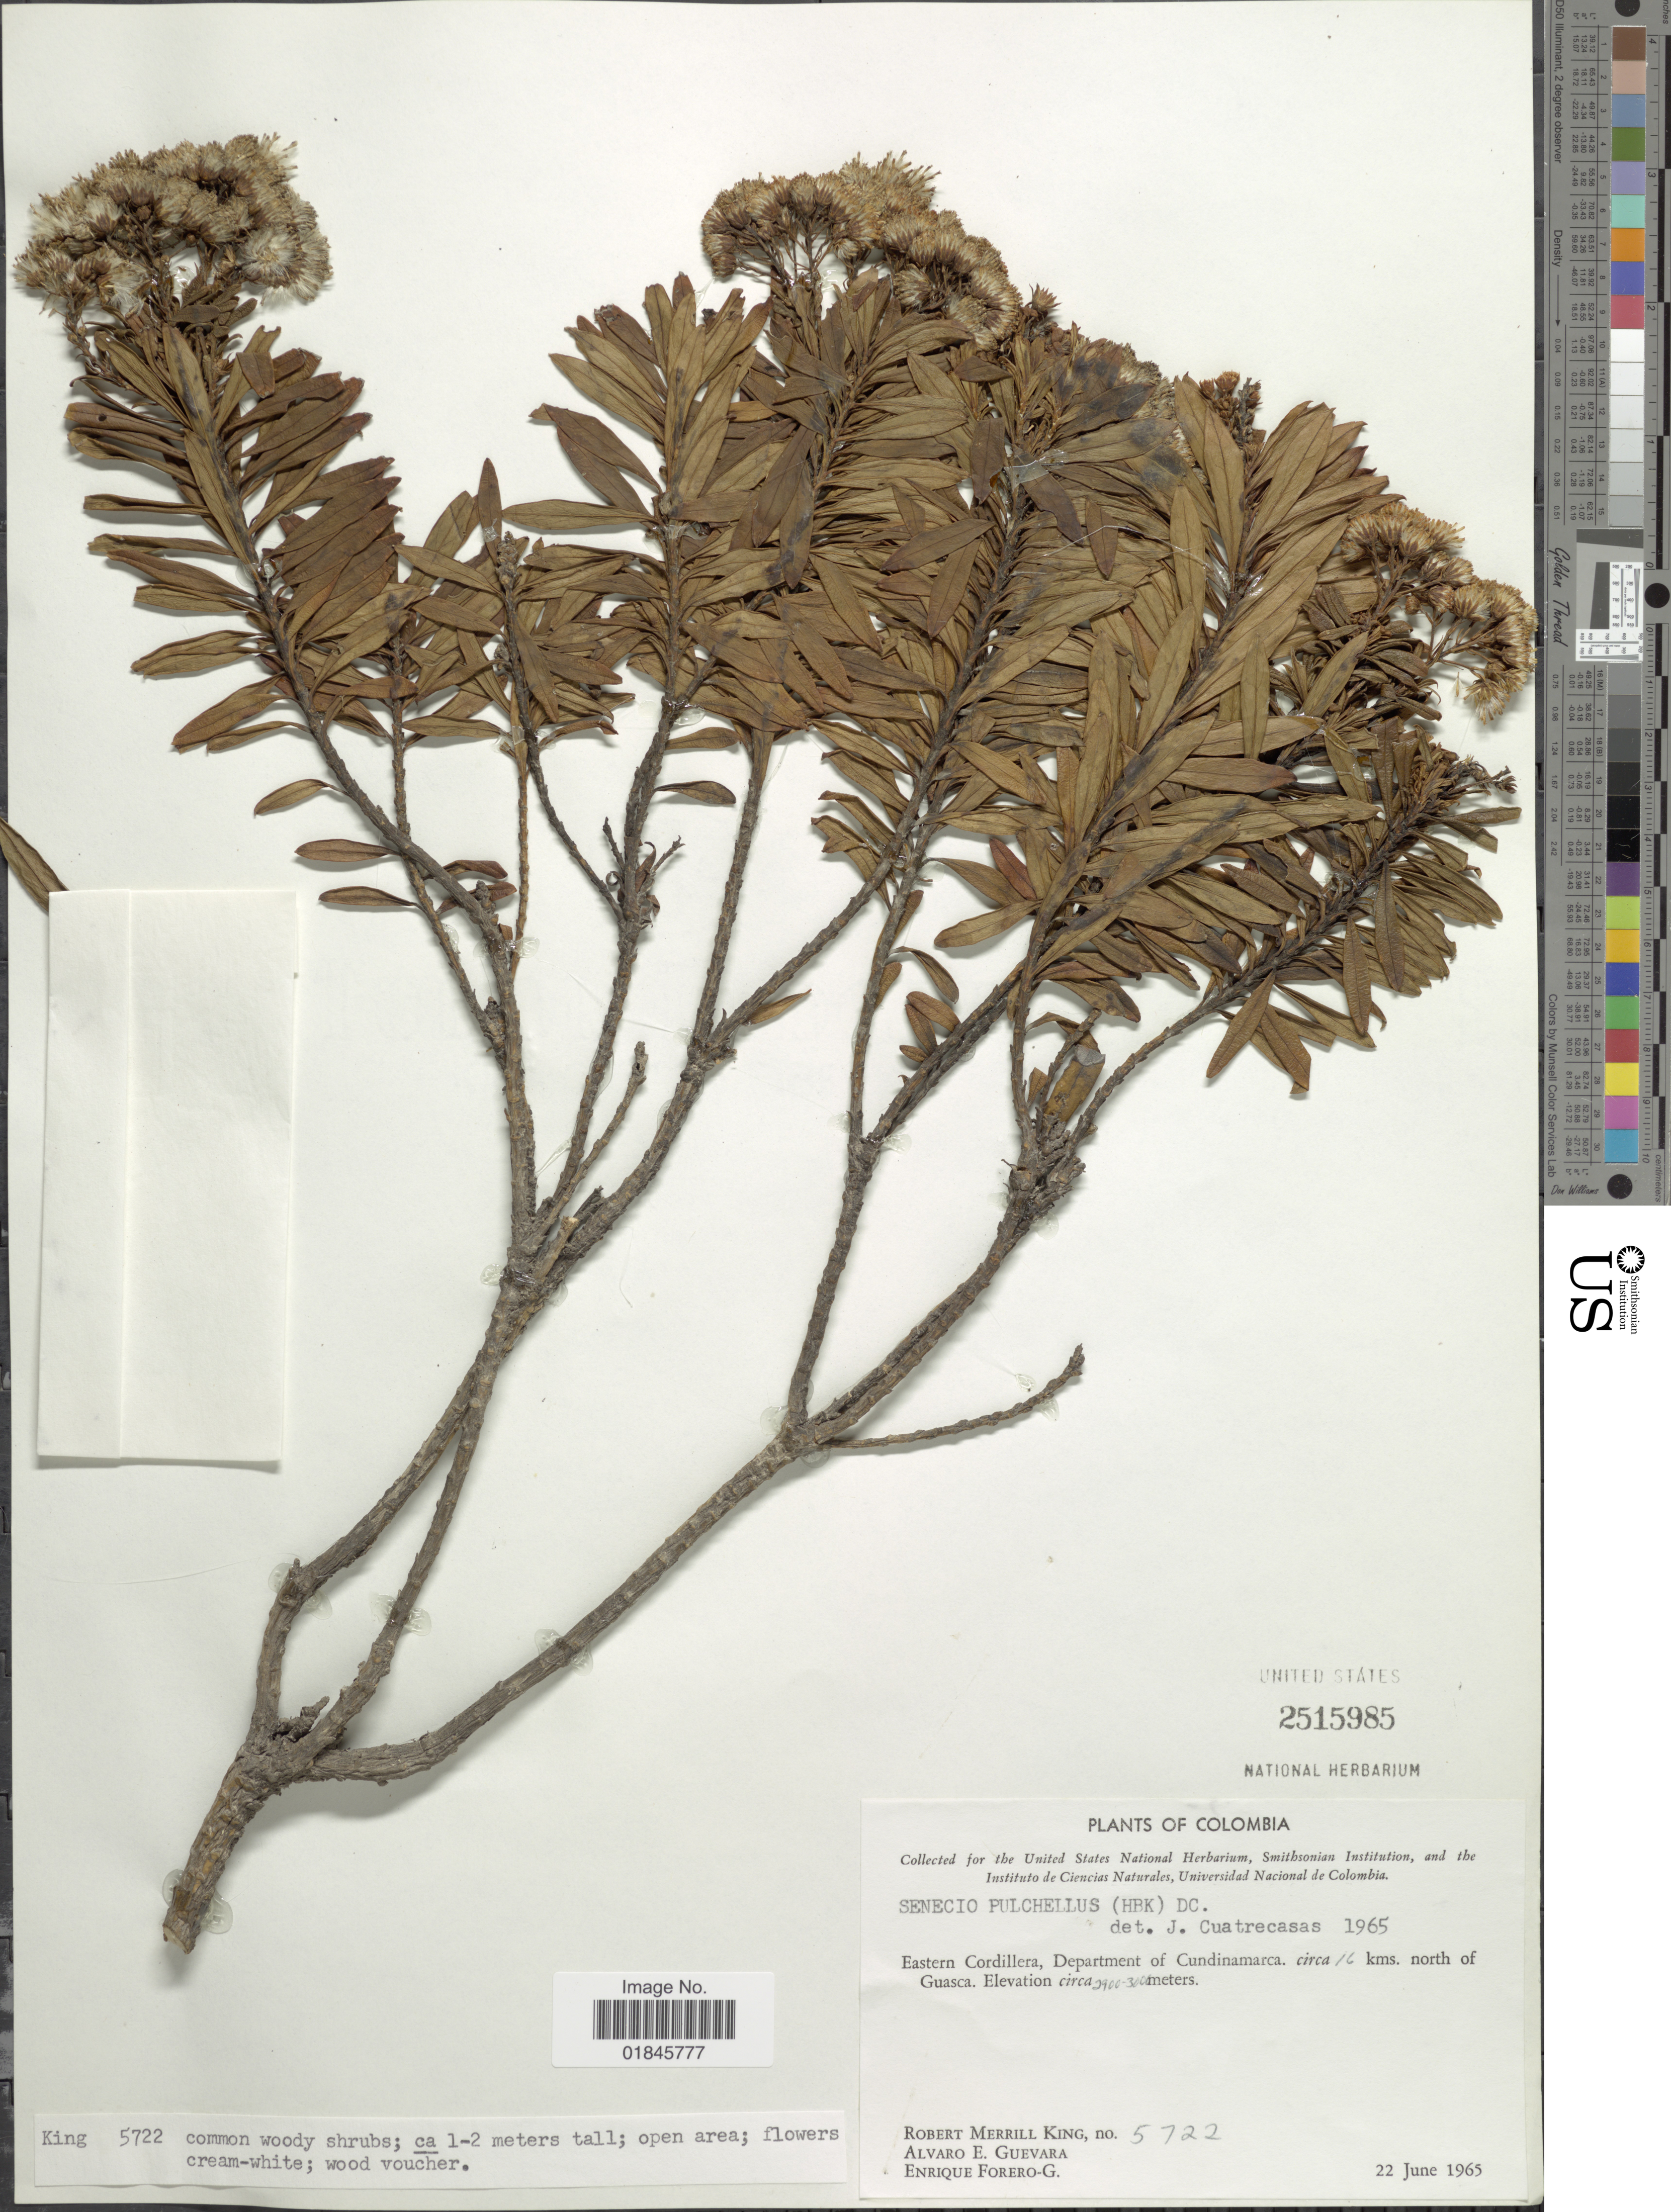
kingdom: Plantae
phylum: Tracheophyta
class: Magnoliopsida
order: Asterales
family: Asteraceae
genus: Pentacalia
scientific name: Pentacalia pulchella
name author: (Kunth) Cuatrec.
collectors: R. M. King, A. E. Guevara & E. Forero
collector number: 5722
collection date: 1965-06-22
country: Colombia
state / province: Cundinamarca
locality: Eastern Cordillera, Department of Cundinamarca, circa 16 kms. north of Guasca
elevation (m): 2900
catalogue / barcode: US 2515985